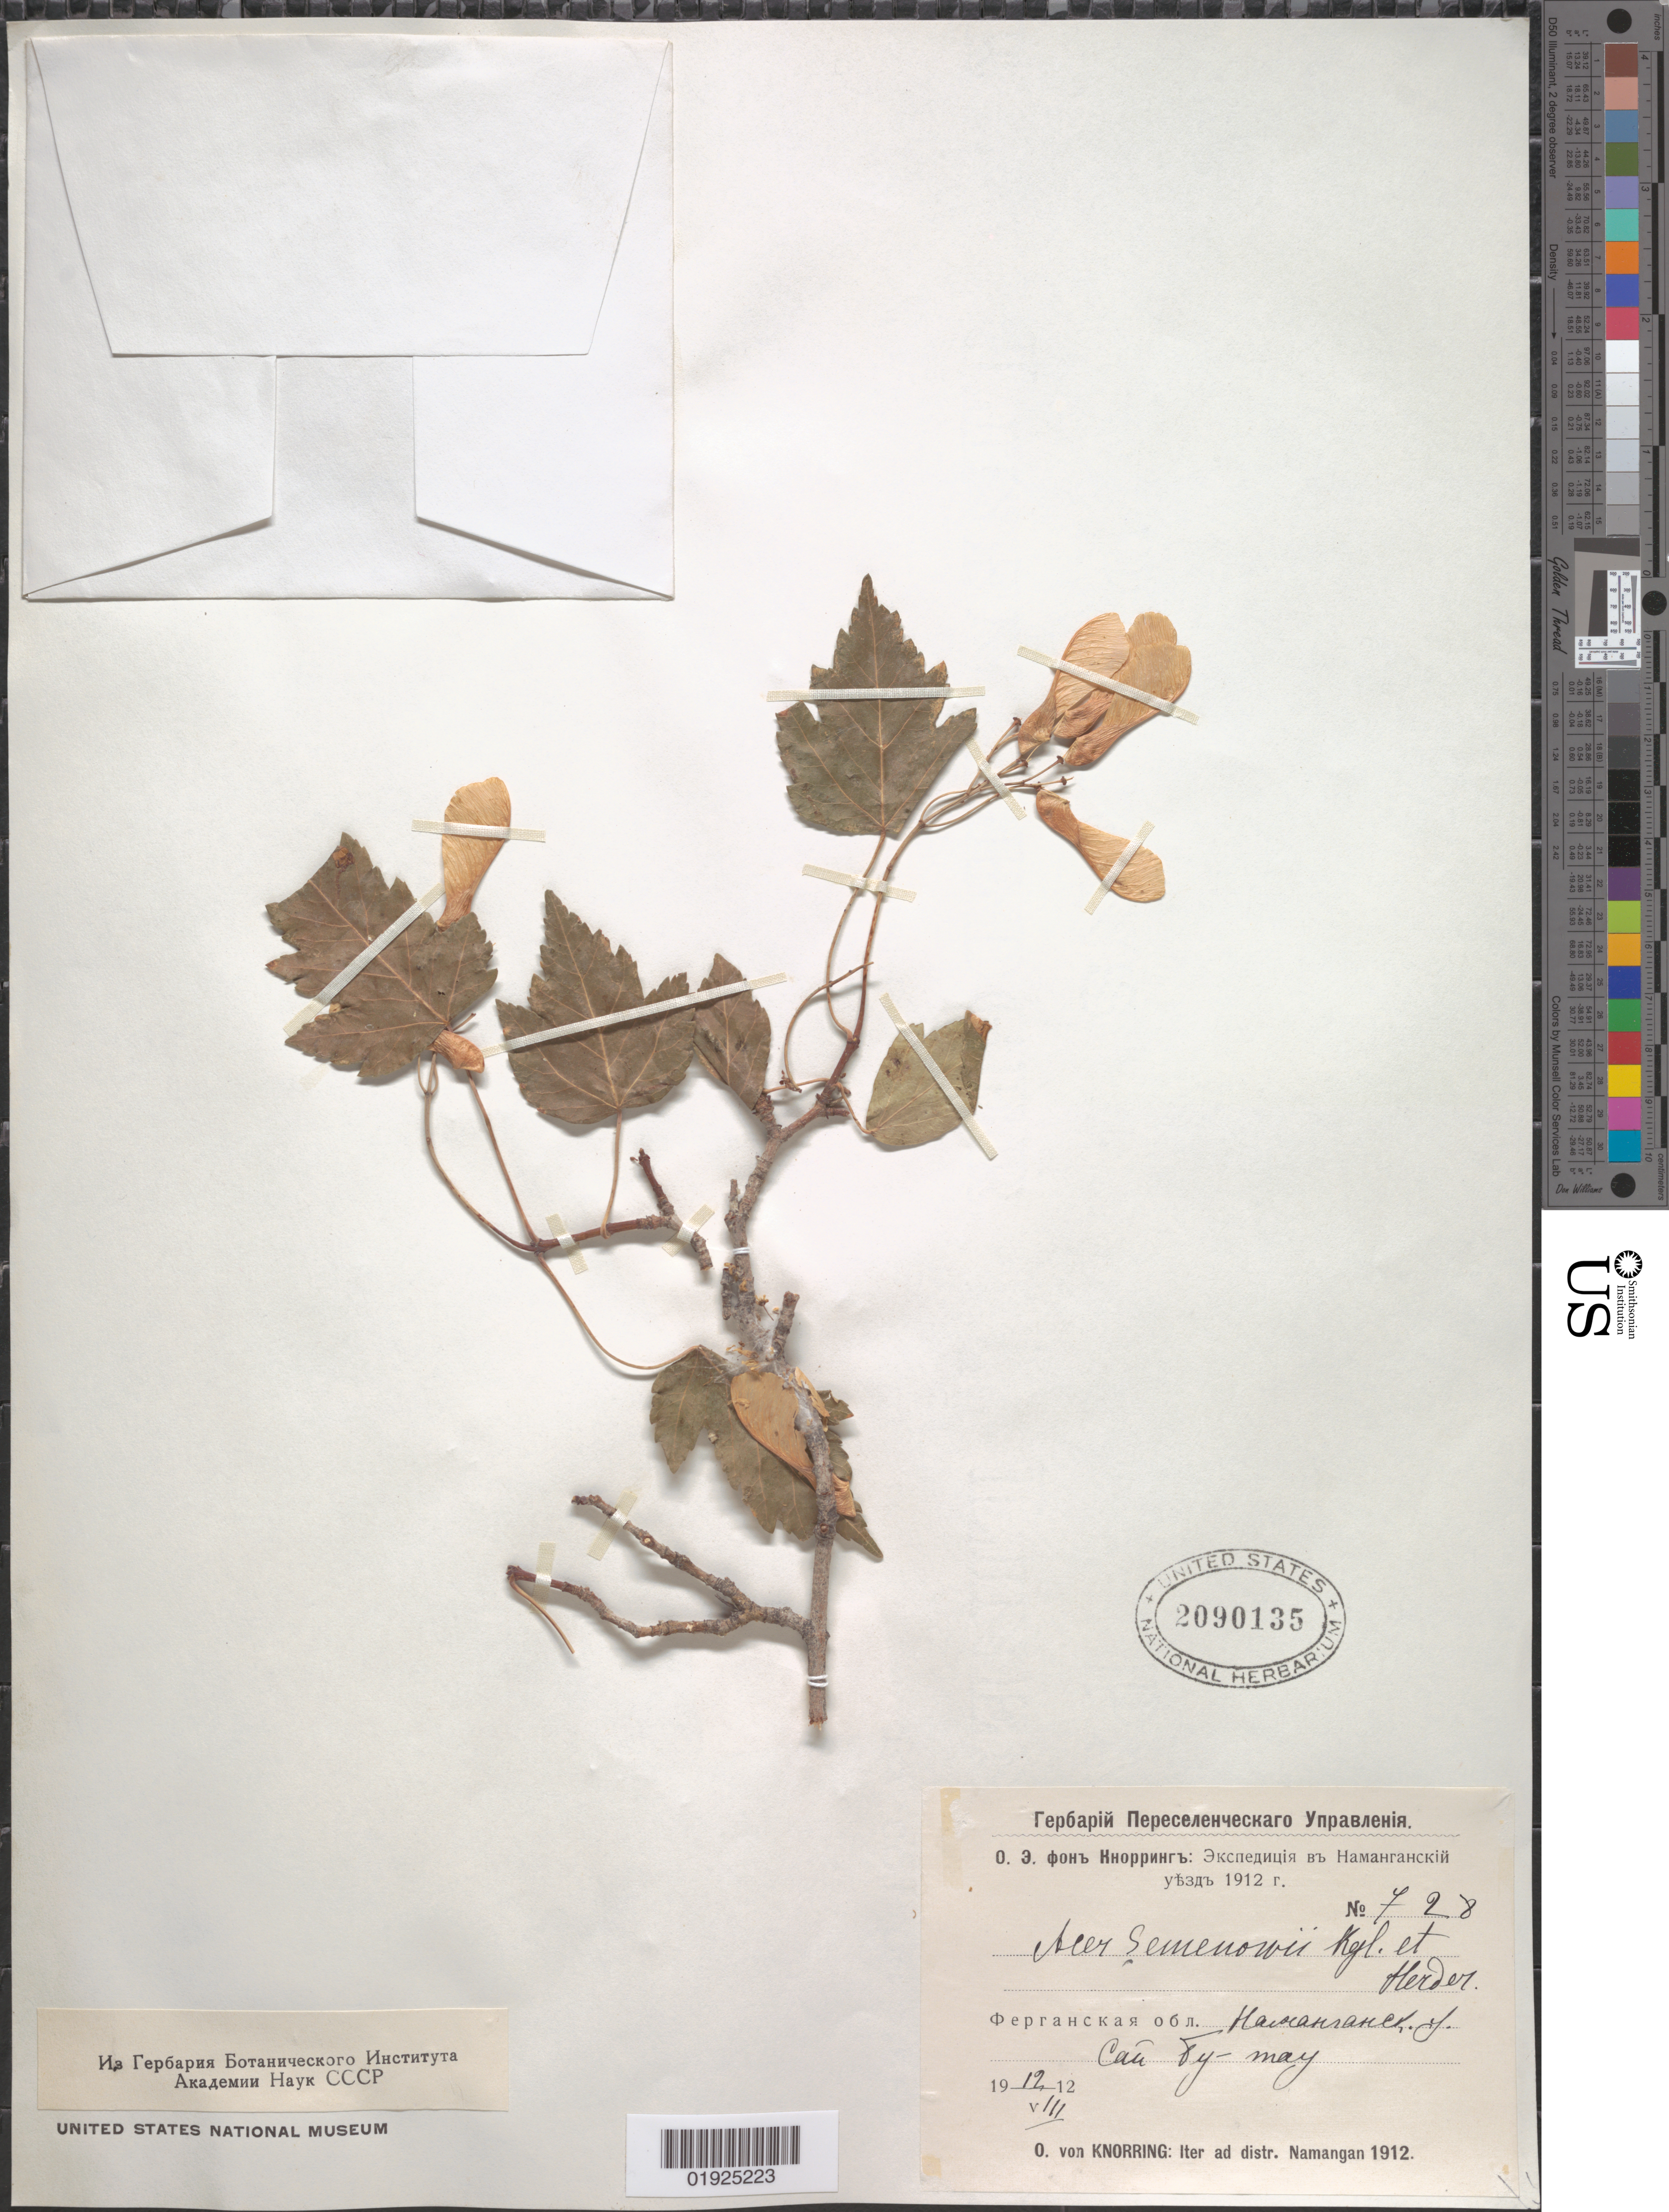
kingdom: Plantae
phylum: Tracheophyta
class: Magnoliopsida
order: Sapindales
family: Sapindaceae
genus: Acer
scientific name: Acer semenovii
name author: Regel & Herder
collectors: O. Knorring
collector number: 728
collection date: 1912-08-12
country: Uzbekistan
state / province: Namangan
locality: Distr. Namagan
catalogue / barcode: US 2090135